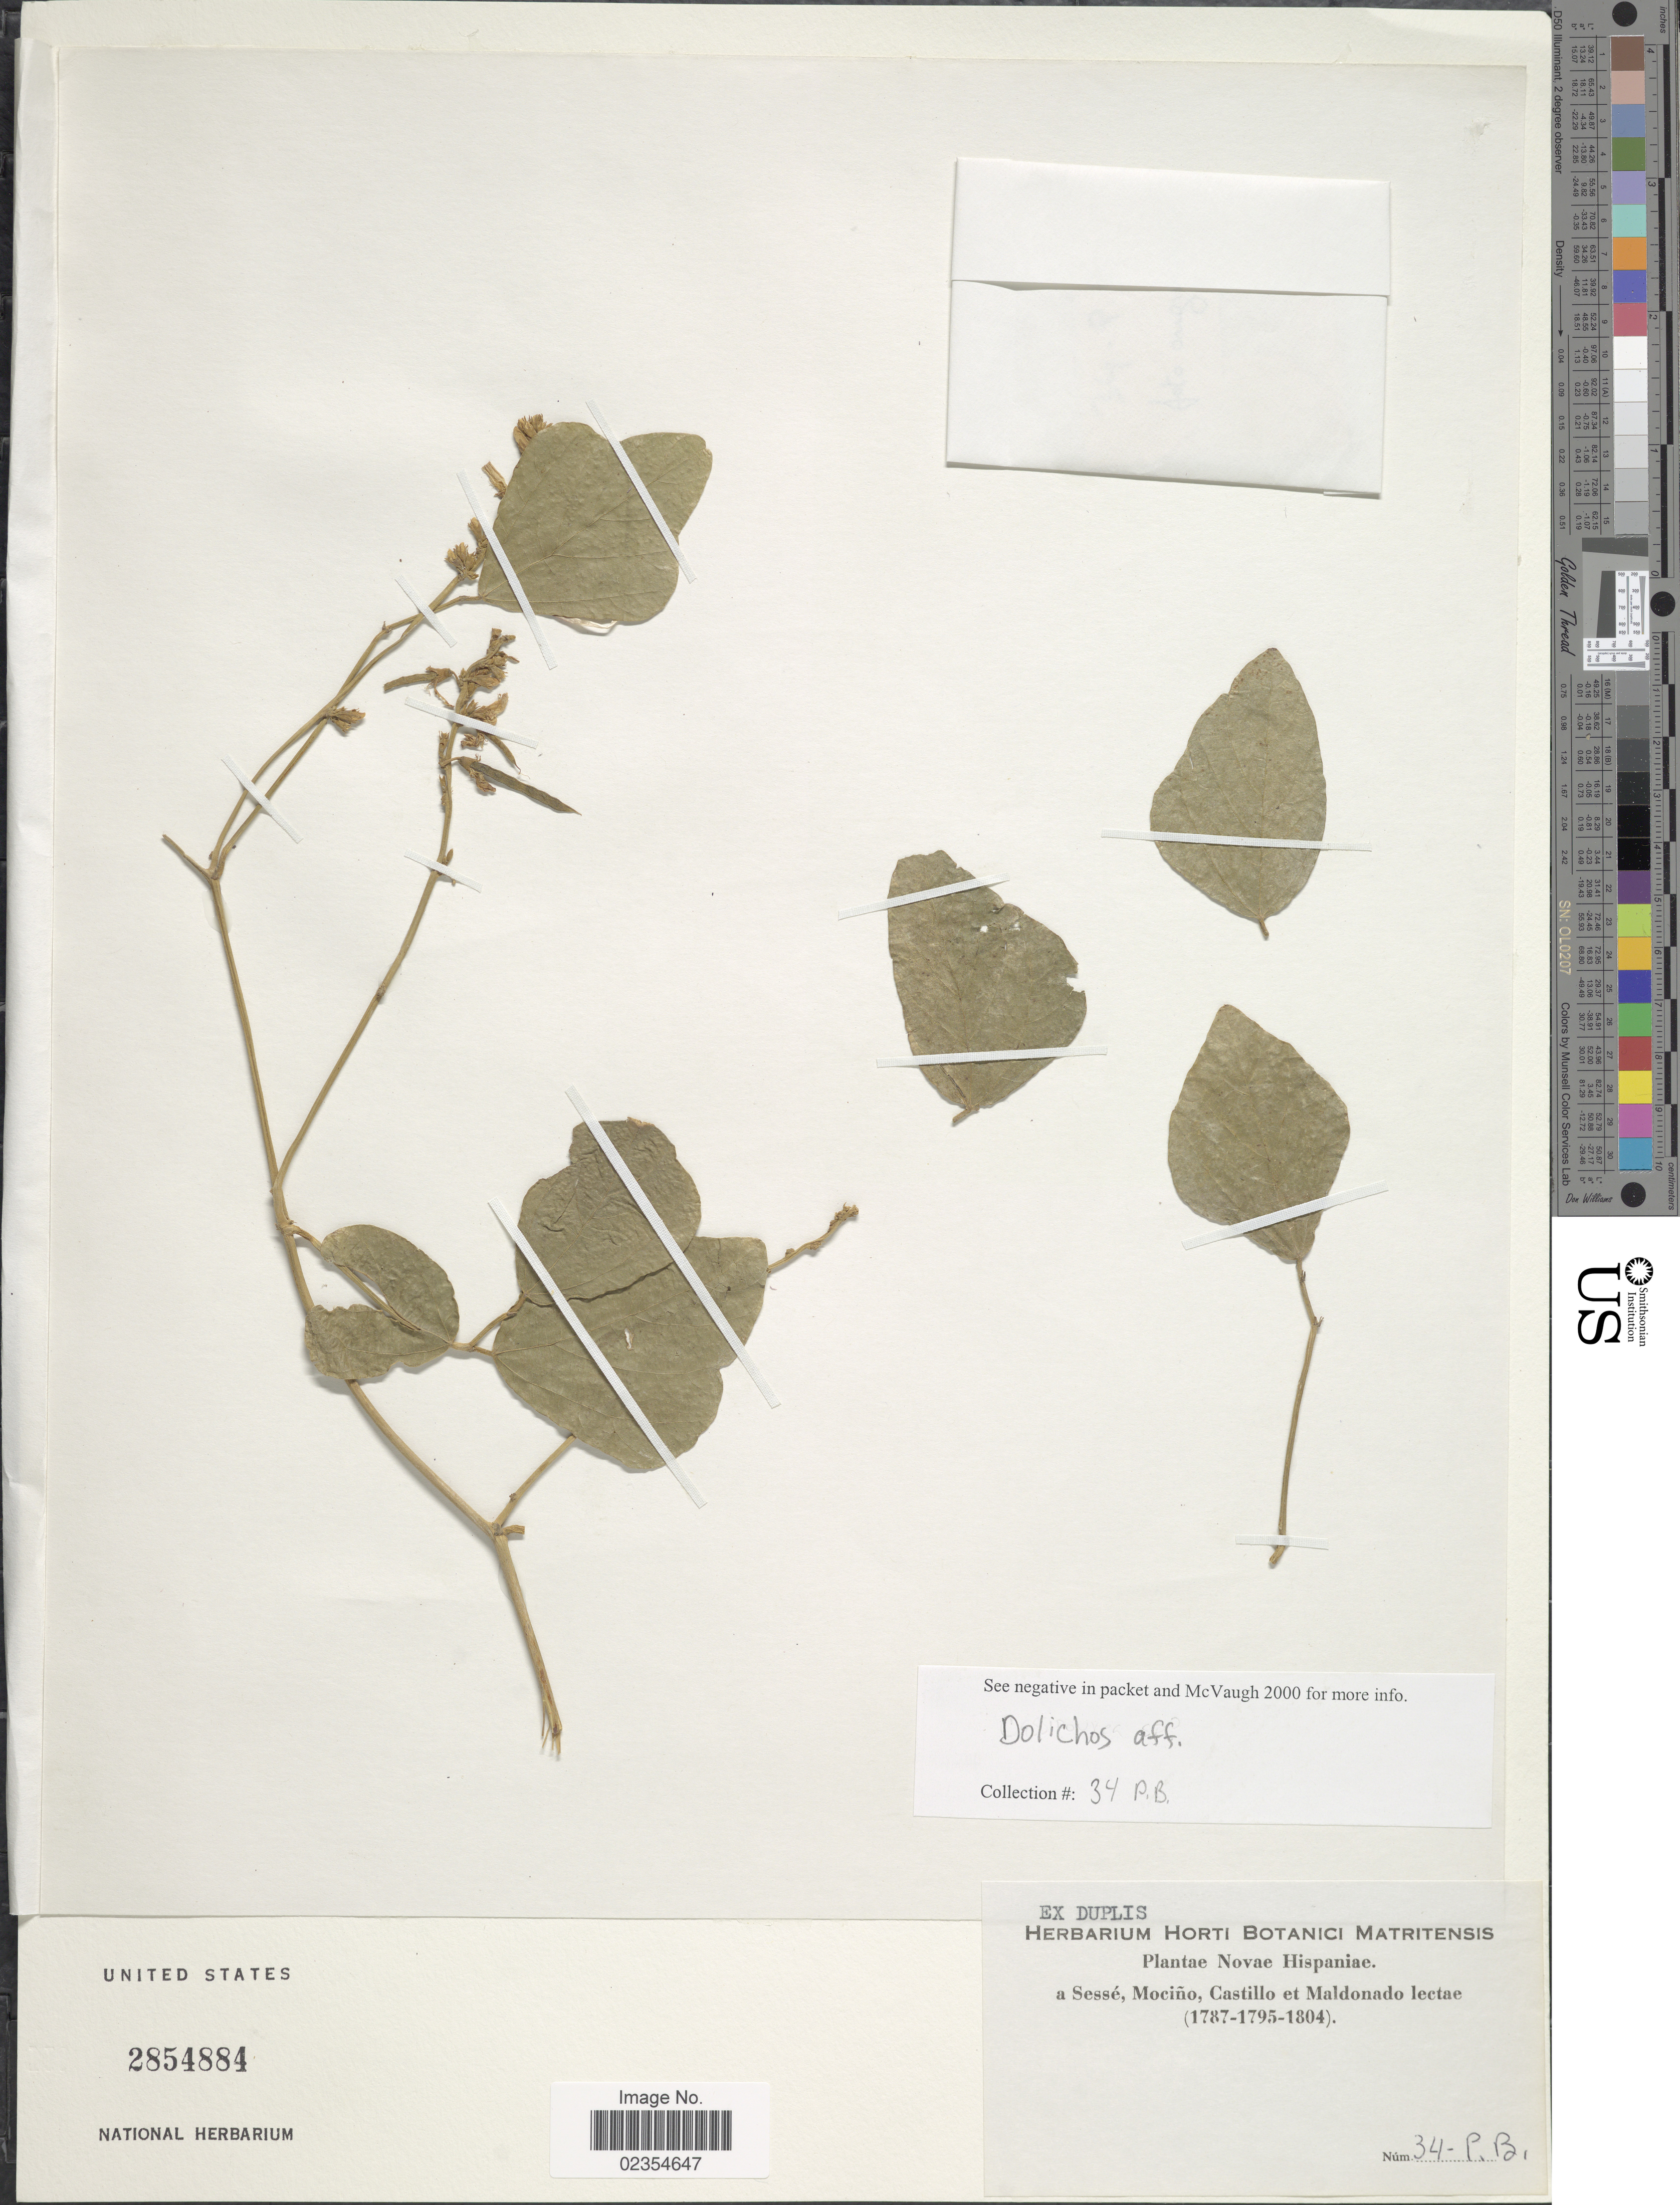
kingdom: Plantae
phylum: Tracheophyta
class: Magnoliopsida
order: Fabales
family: Fabaceae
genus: Lablab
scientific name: Lablab purpureus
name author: (L.) Sweet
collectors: Sessé, --, Mociño, Castillo, -- & Maldonado, --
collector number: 34PB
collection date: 1787/1804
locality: Novae Hispaniae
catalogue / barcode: US 2854884